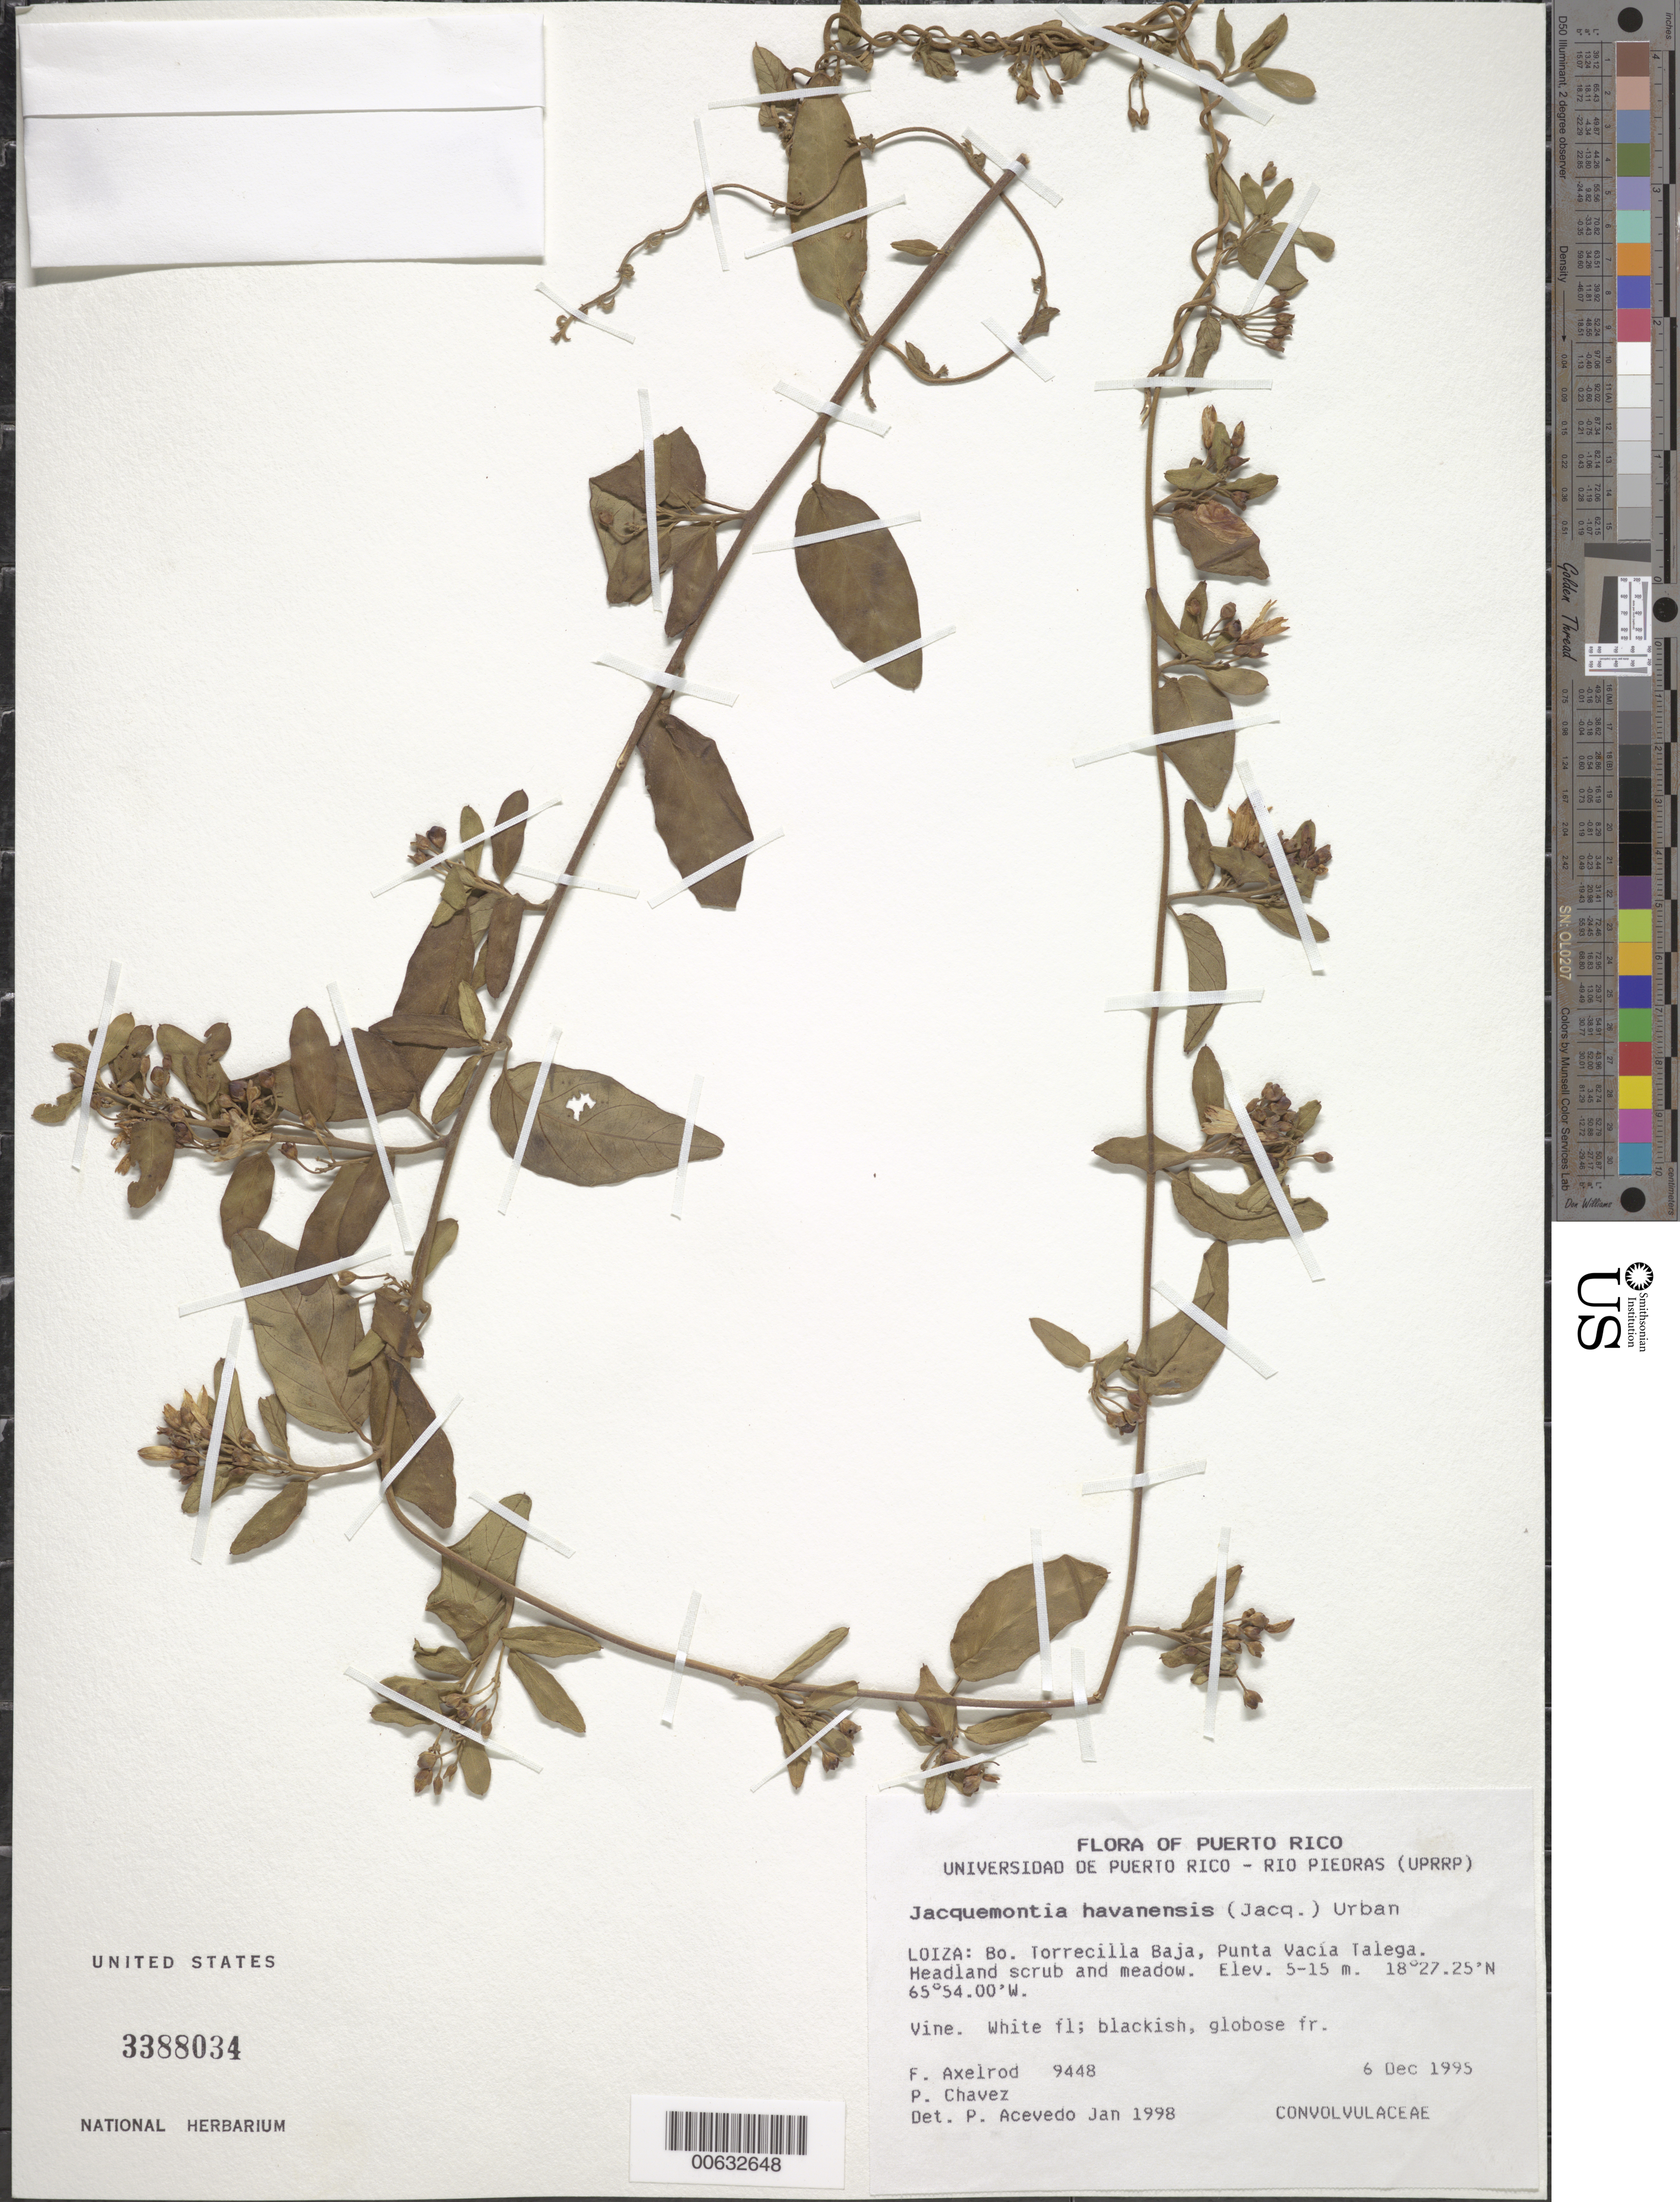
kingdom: Plantae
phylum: Tracheophyta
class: Magnoliopsida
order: Solanales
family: Convolvulaceae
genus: Jacquemontia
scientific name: Jacquemontia havanensis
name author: (Jacq.) Urb.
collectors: F. S. Axelrod & P. Chavez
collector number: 9448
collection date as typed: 06 Dec 1995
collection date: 1995-12-06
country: Puerto Rico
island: Greater Antilles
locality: Loiza: Bo. Torrecilla Baja, Punta Vacía Talega.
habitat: Headland scrub and meadow.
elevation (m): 5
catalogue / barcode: US 3388034